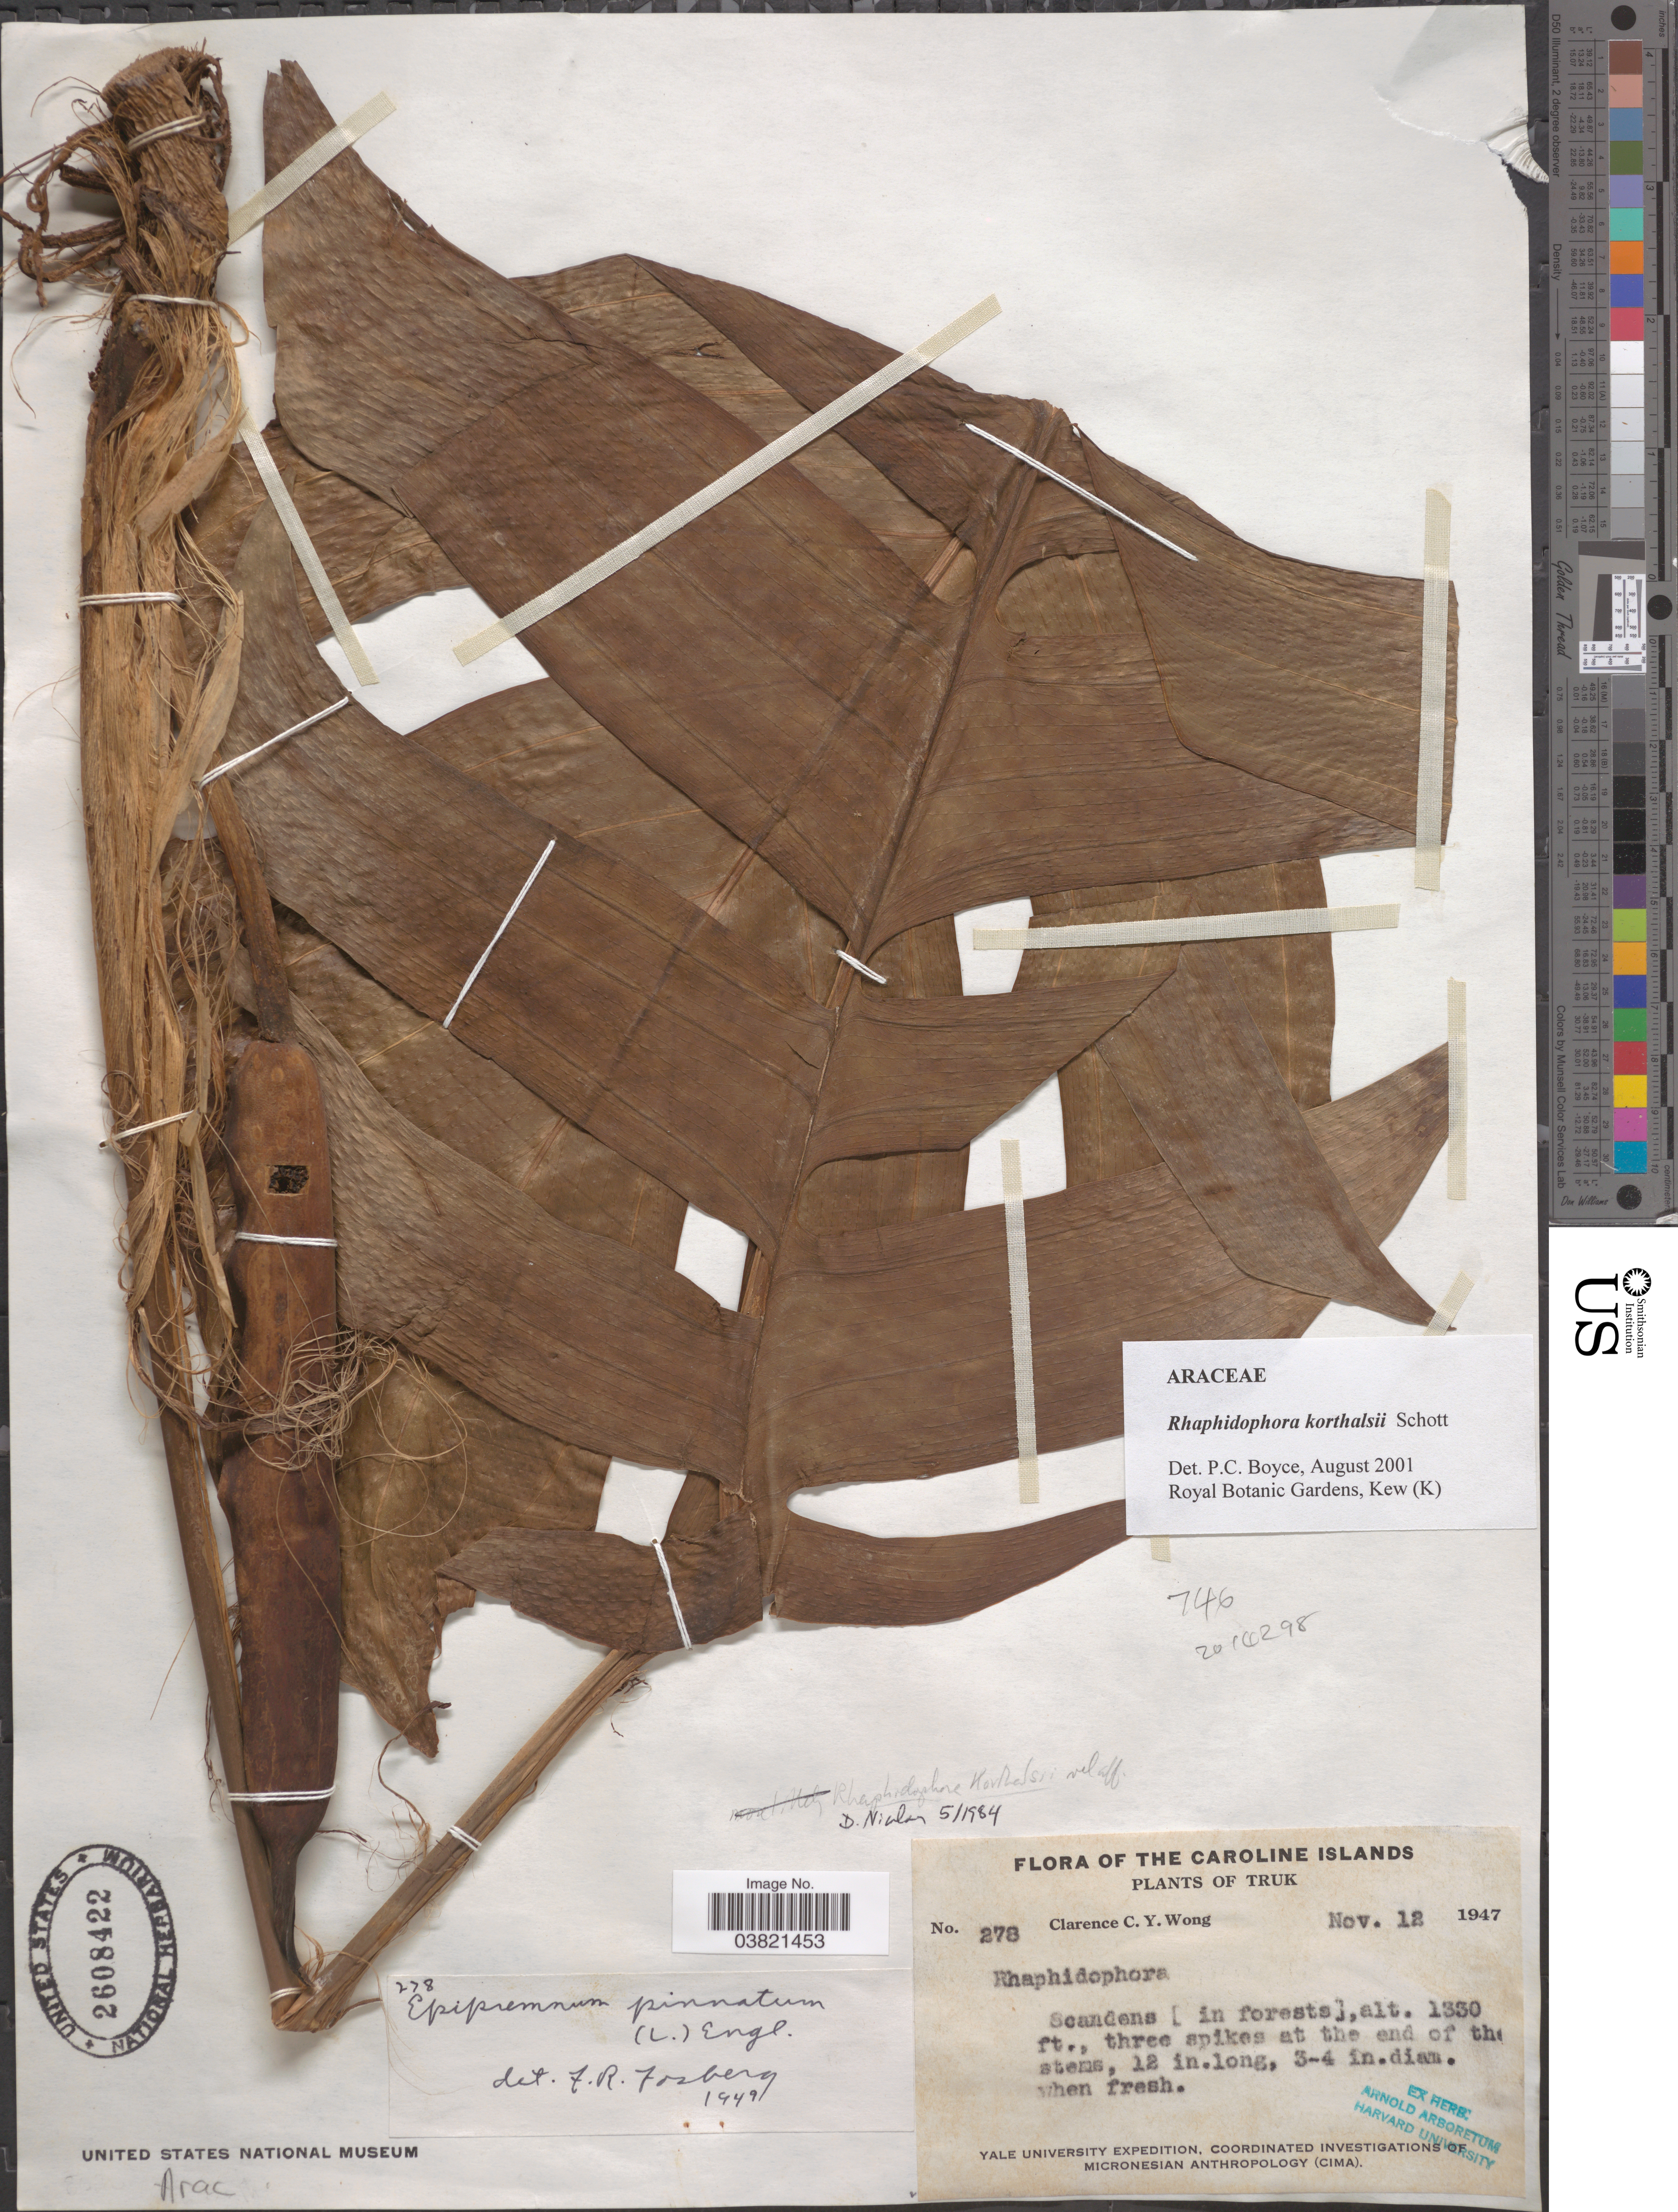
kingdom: Plantae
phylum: Tracheophyta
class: Liliopsida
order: Alismatales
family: Araceae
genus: Rhaphidophora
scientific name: Rhaphidophora korthalsii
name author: Schott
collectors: C. Wong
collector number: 278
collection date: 1947-11-12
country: Micronesia, Federated States of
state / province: Truk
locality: Caroline Islands.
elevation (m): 405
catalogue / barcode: US 2608422